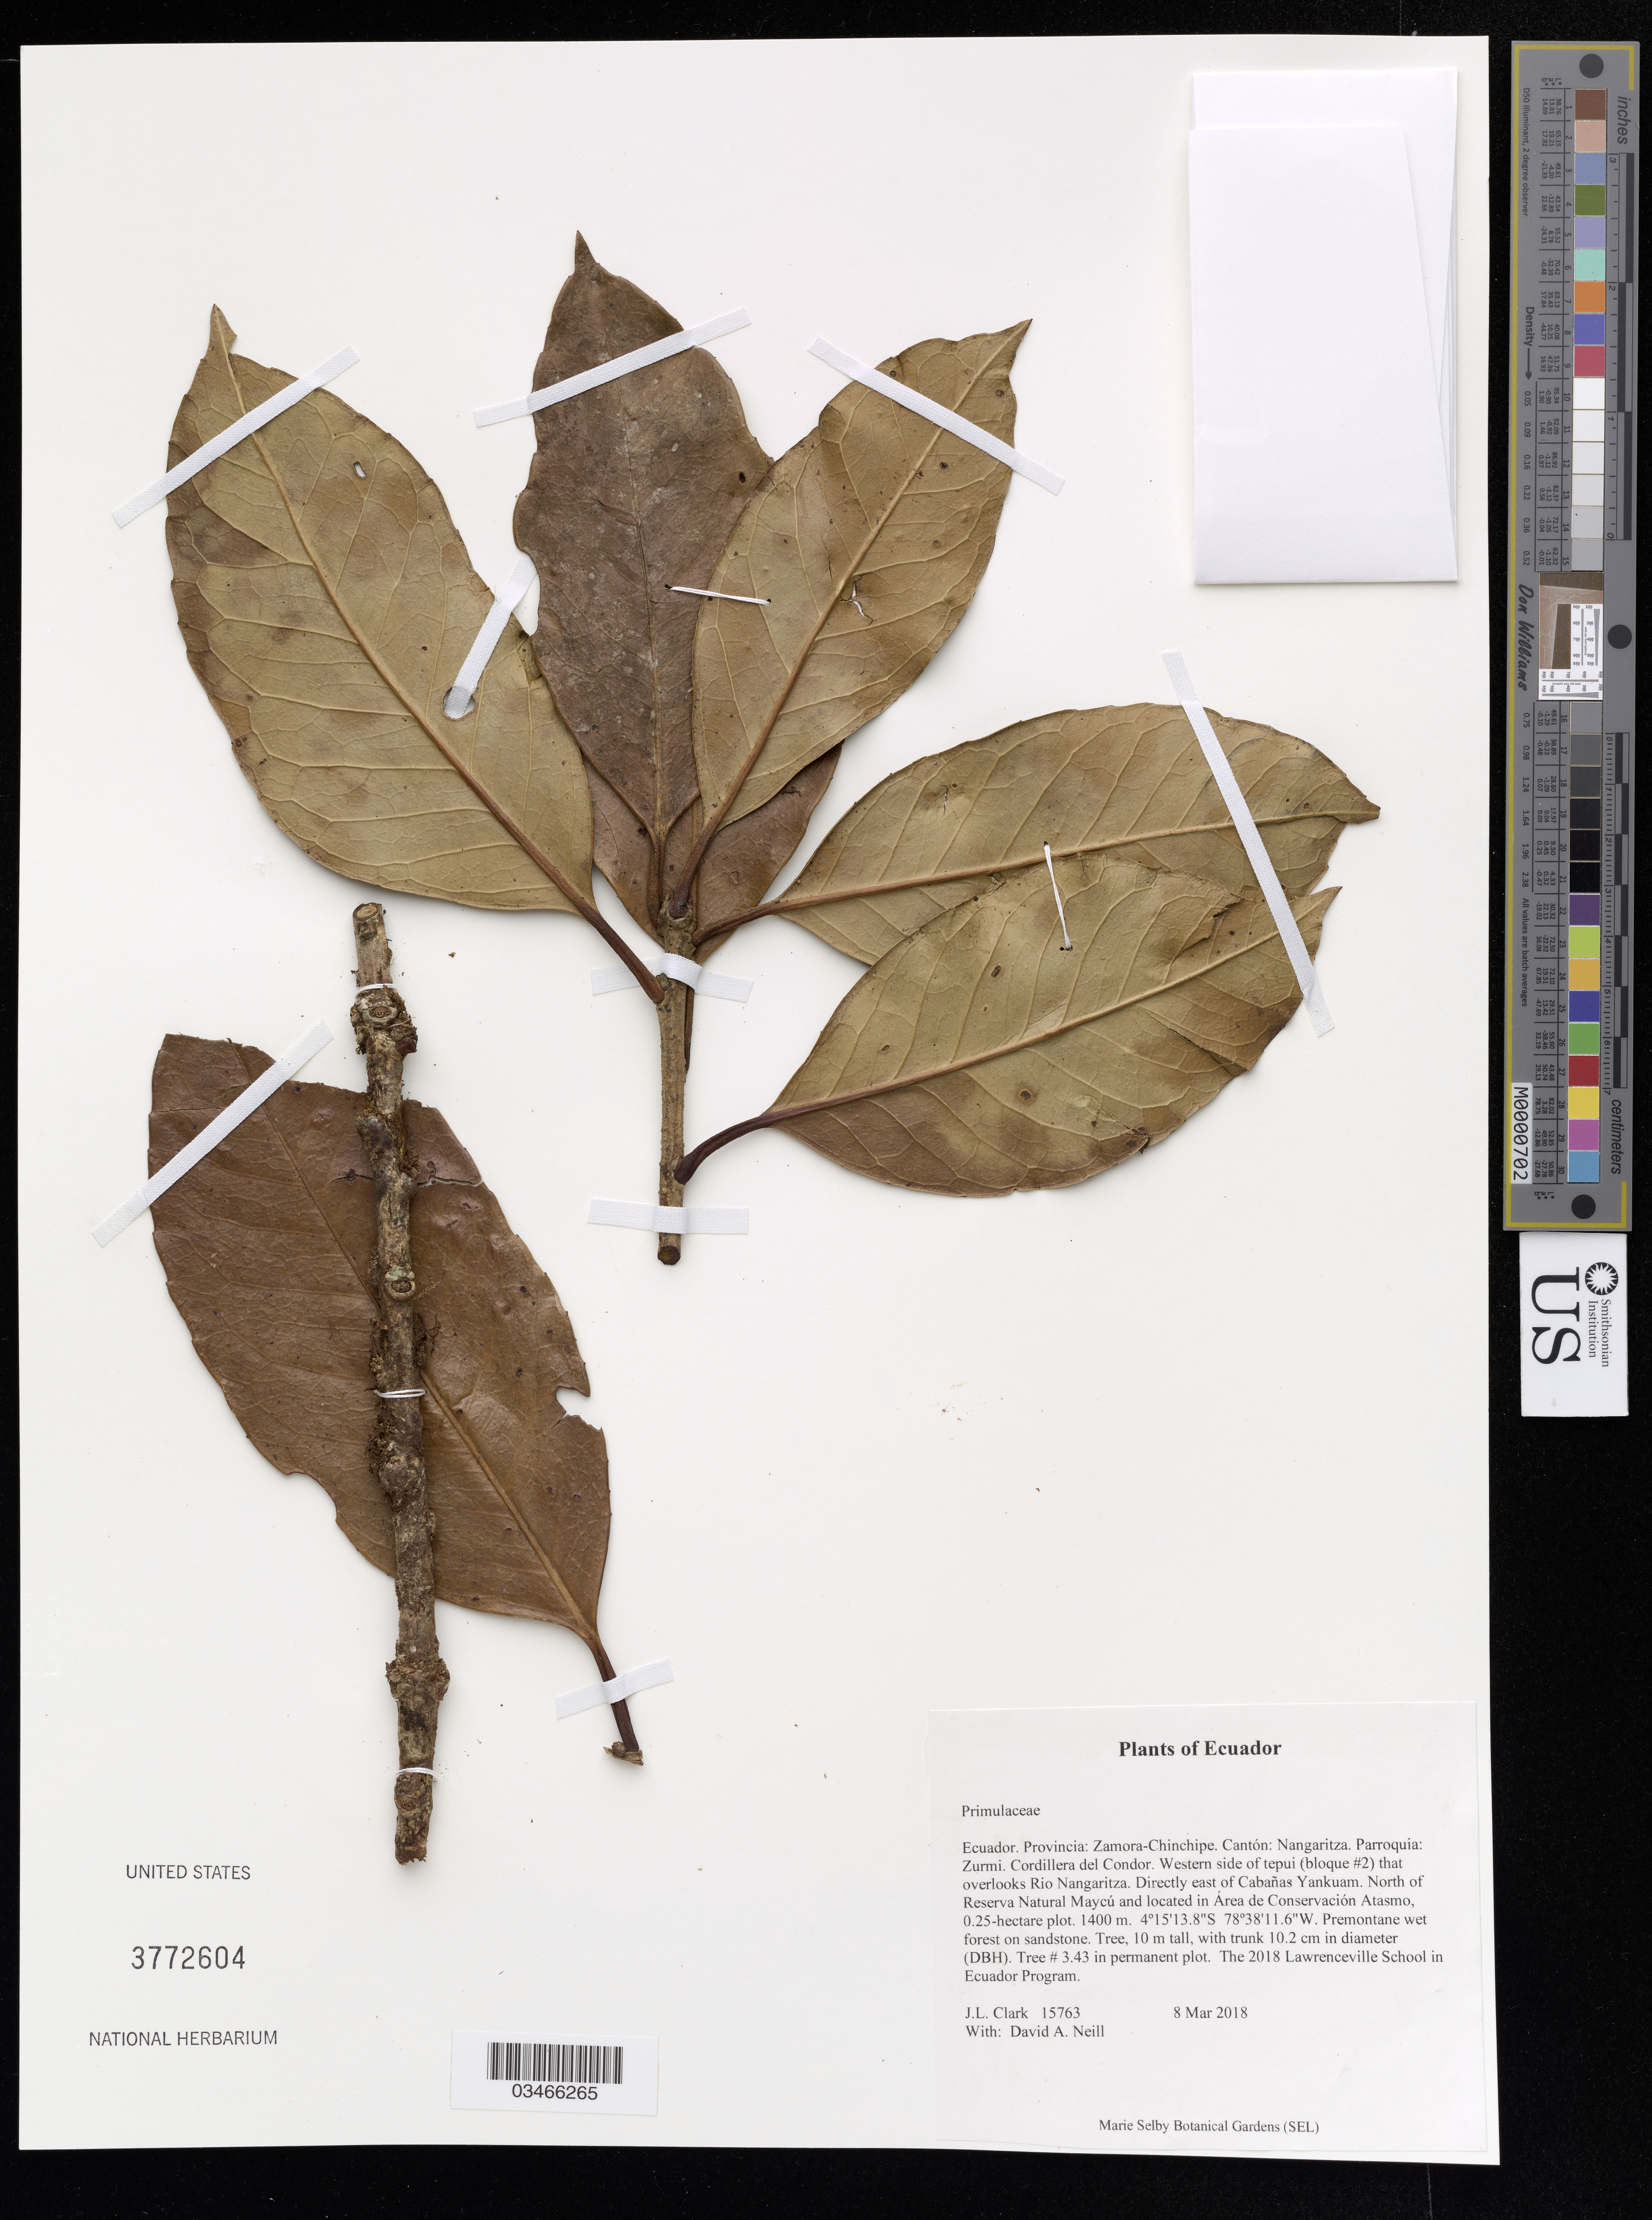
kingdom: Plantae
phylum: Tracheophyta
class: Magnoliopsida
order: Ericales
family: Primulaceae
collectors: J. Clark & D. A. Neill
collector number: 15763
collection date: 2018-03-08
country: Ecuador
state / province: Zamora-Chinchipe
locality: Cantón: Nangaritza. Parroquia: Zurmi. Cordillera del Condor. Western side of tepui (bloque #2) that overlooks Rio Nangaritza. Directly east of Cabañas Yankuam. North of Reserva Natural Maycú and located in Área de Conservación Atasmo, 0.25-hectare plot.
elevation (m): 1400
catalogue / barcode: US 3772604